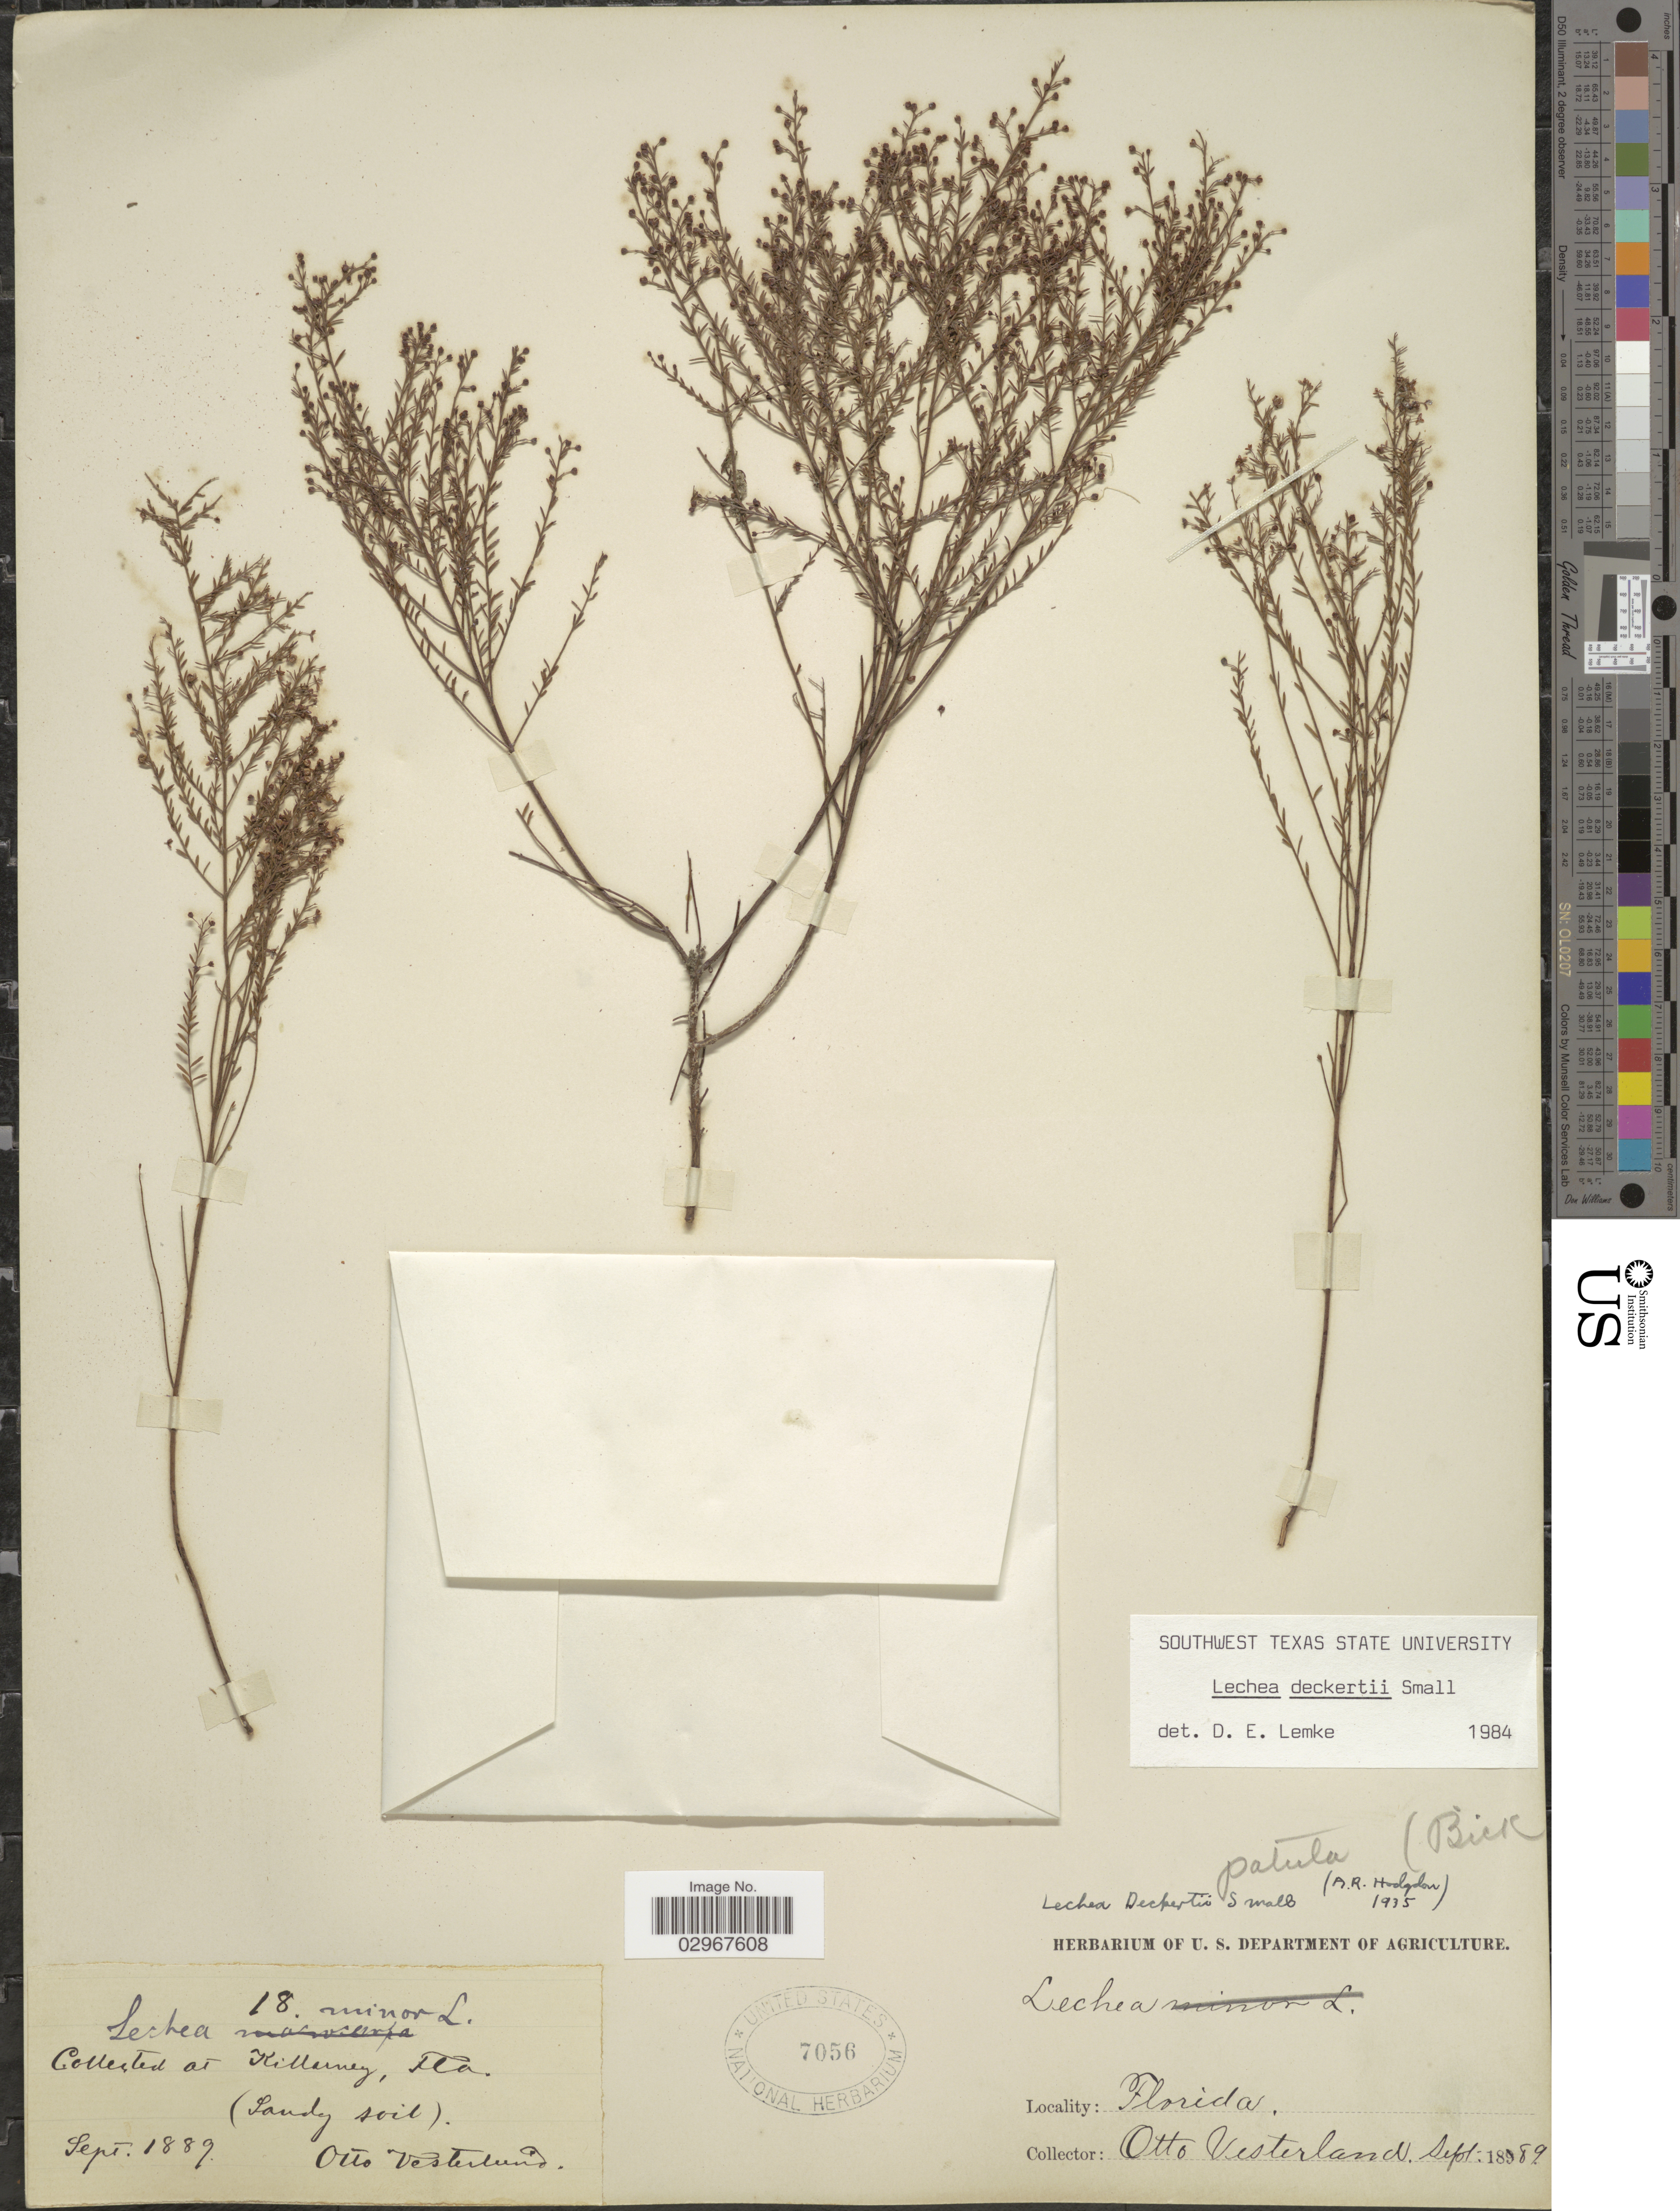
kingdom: Plantae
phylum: Tracheophyta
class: Magnoliopsida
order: Malvales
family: Cistaceae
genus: Lechea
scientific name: Lechea deckertii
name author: Small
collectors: O. Vesterlund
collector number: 18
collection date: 1889-09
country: United States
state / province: Florida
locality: Killarney, Fla.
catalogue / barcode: US 7056